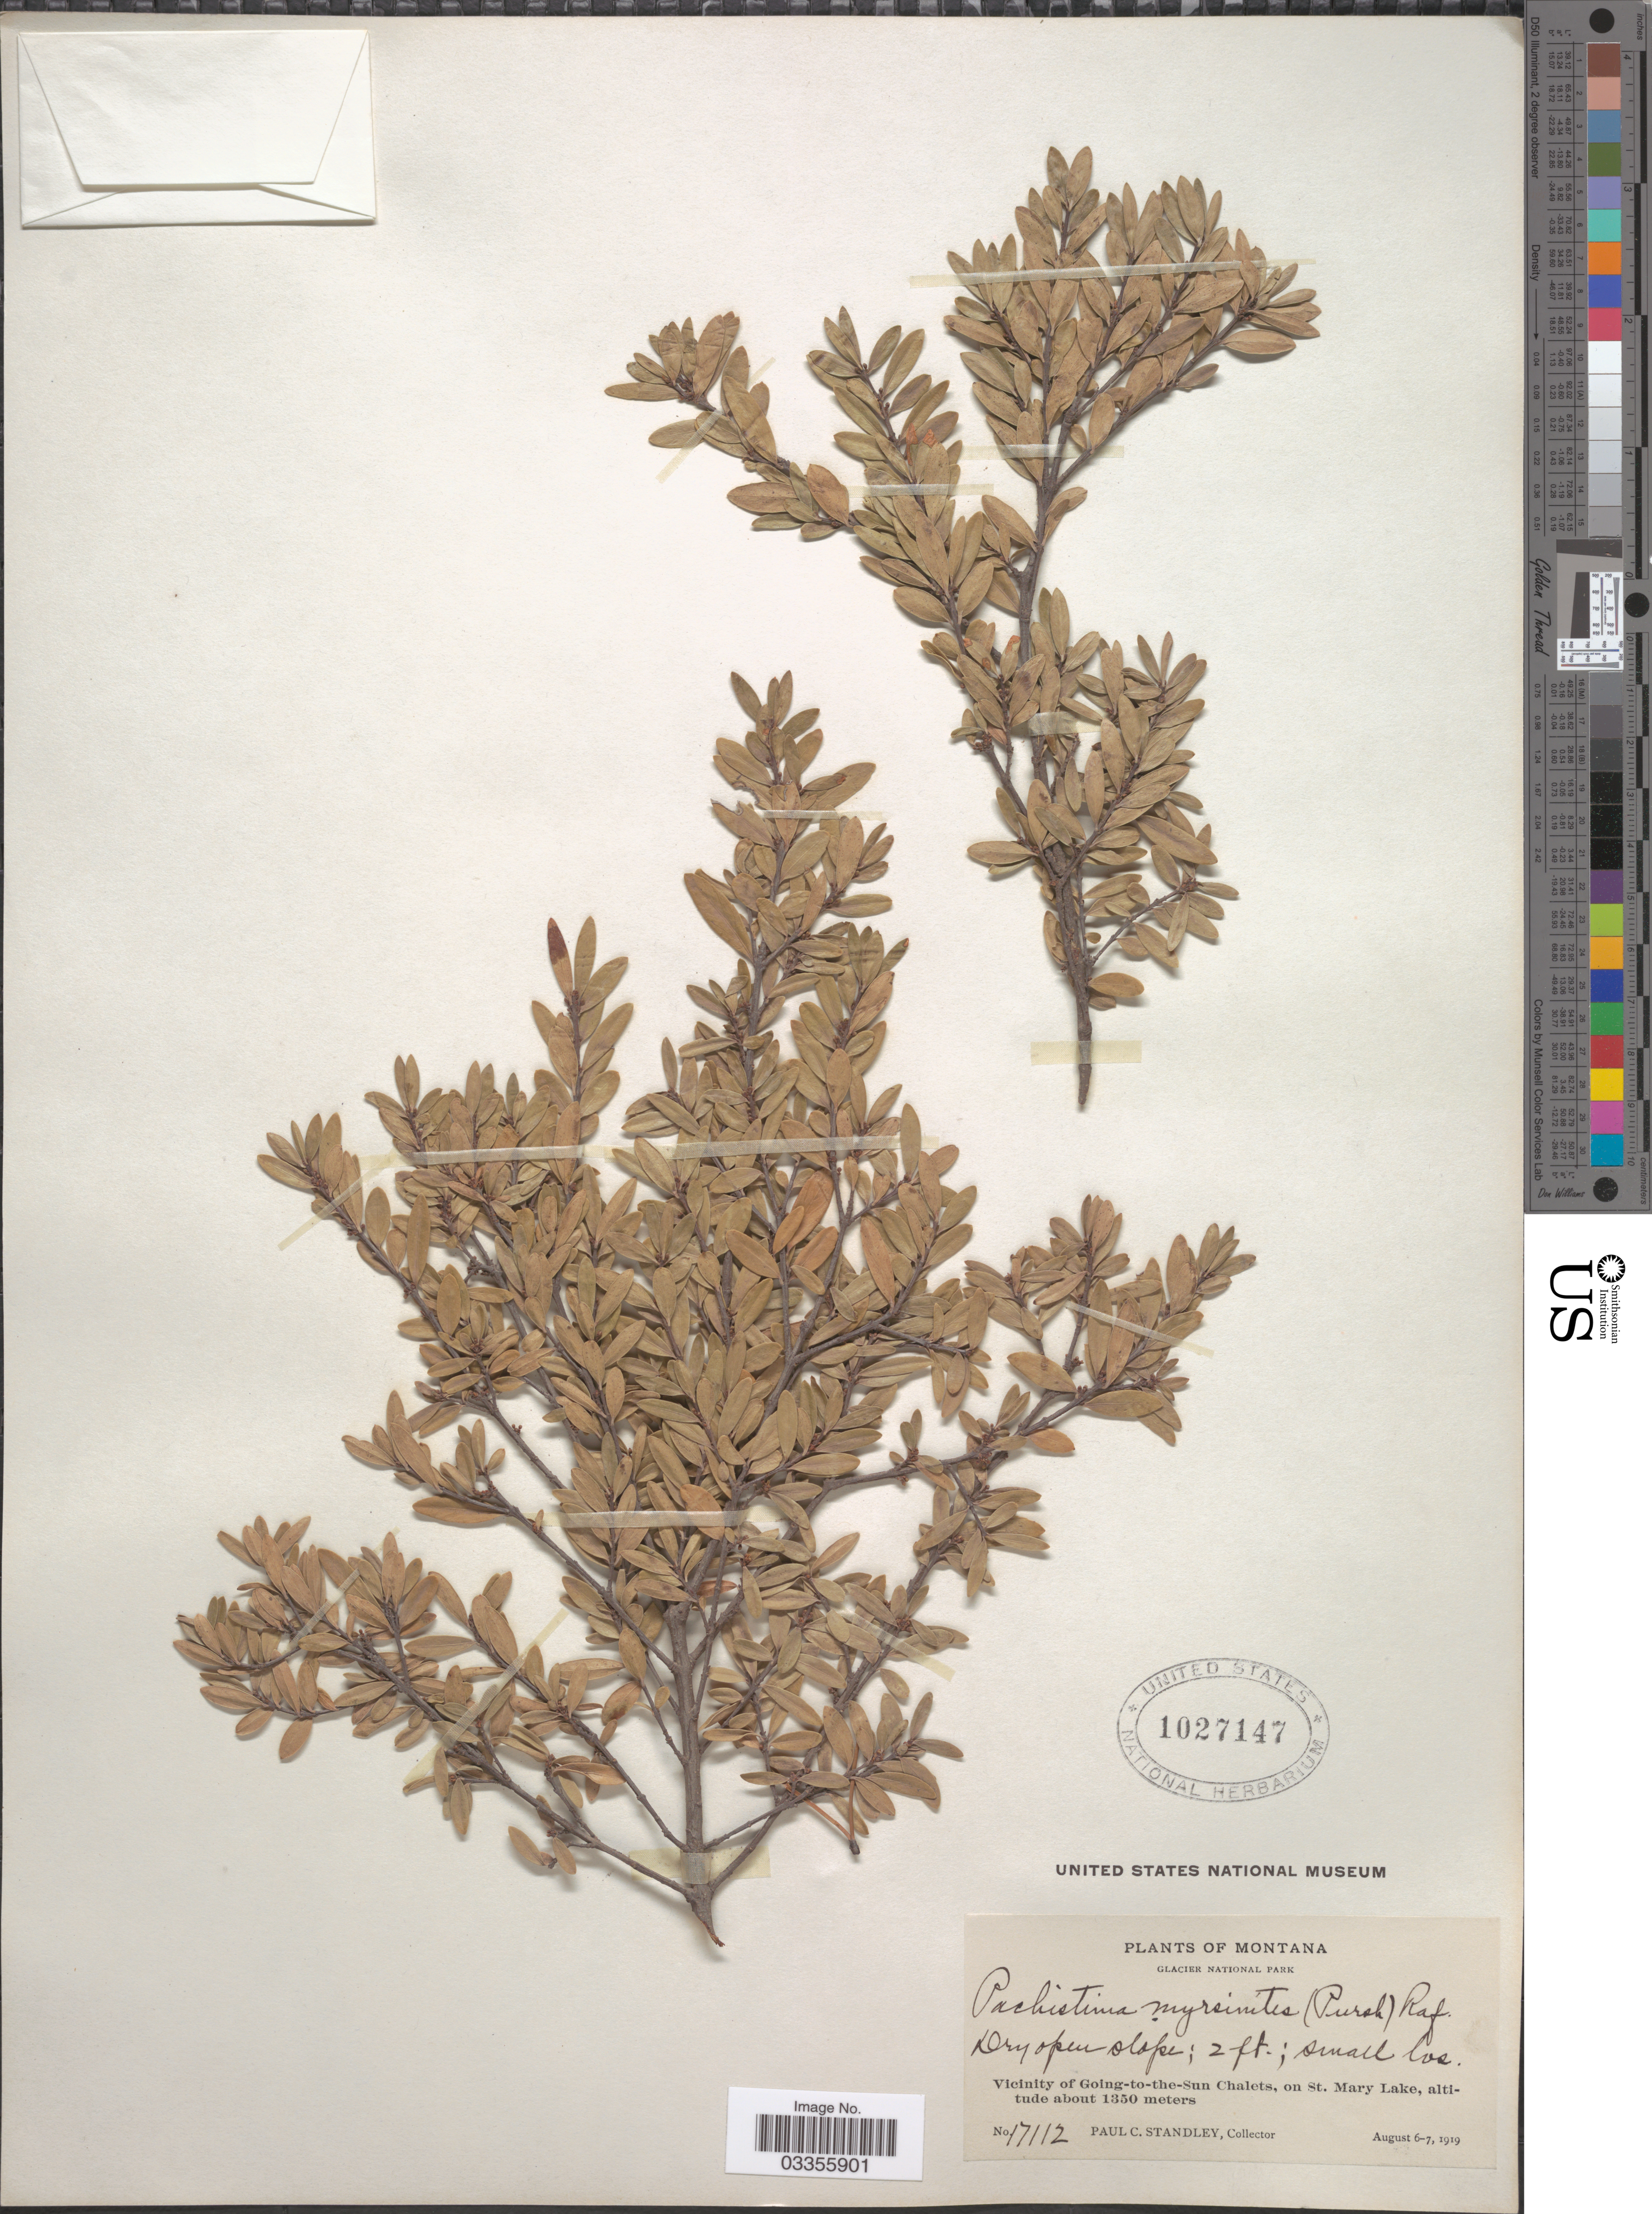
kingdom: Plantae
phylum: Tracheophyta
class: Magnoliopsida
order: Celastrales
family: Celastraceae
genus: Paxistima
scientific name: Paxistima myrsinites subsp. myrsinites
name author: (Pursh) Raf.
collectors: P. C. Standley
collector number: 17112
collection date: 1919-08-06/1919-08-07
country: United States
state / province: Montana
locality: Glacier National Park. Vicinity of Going-to-the-Sun Chalets, on St. Mary Lake.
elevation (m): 1350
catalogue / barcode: US 1027147